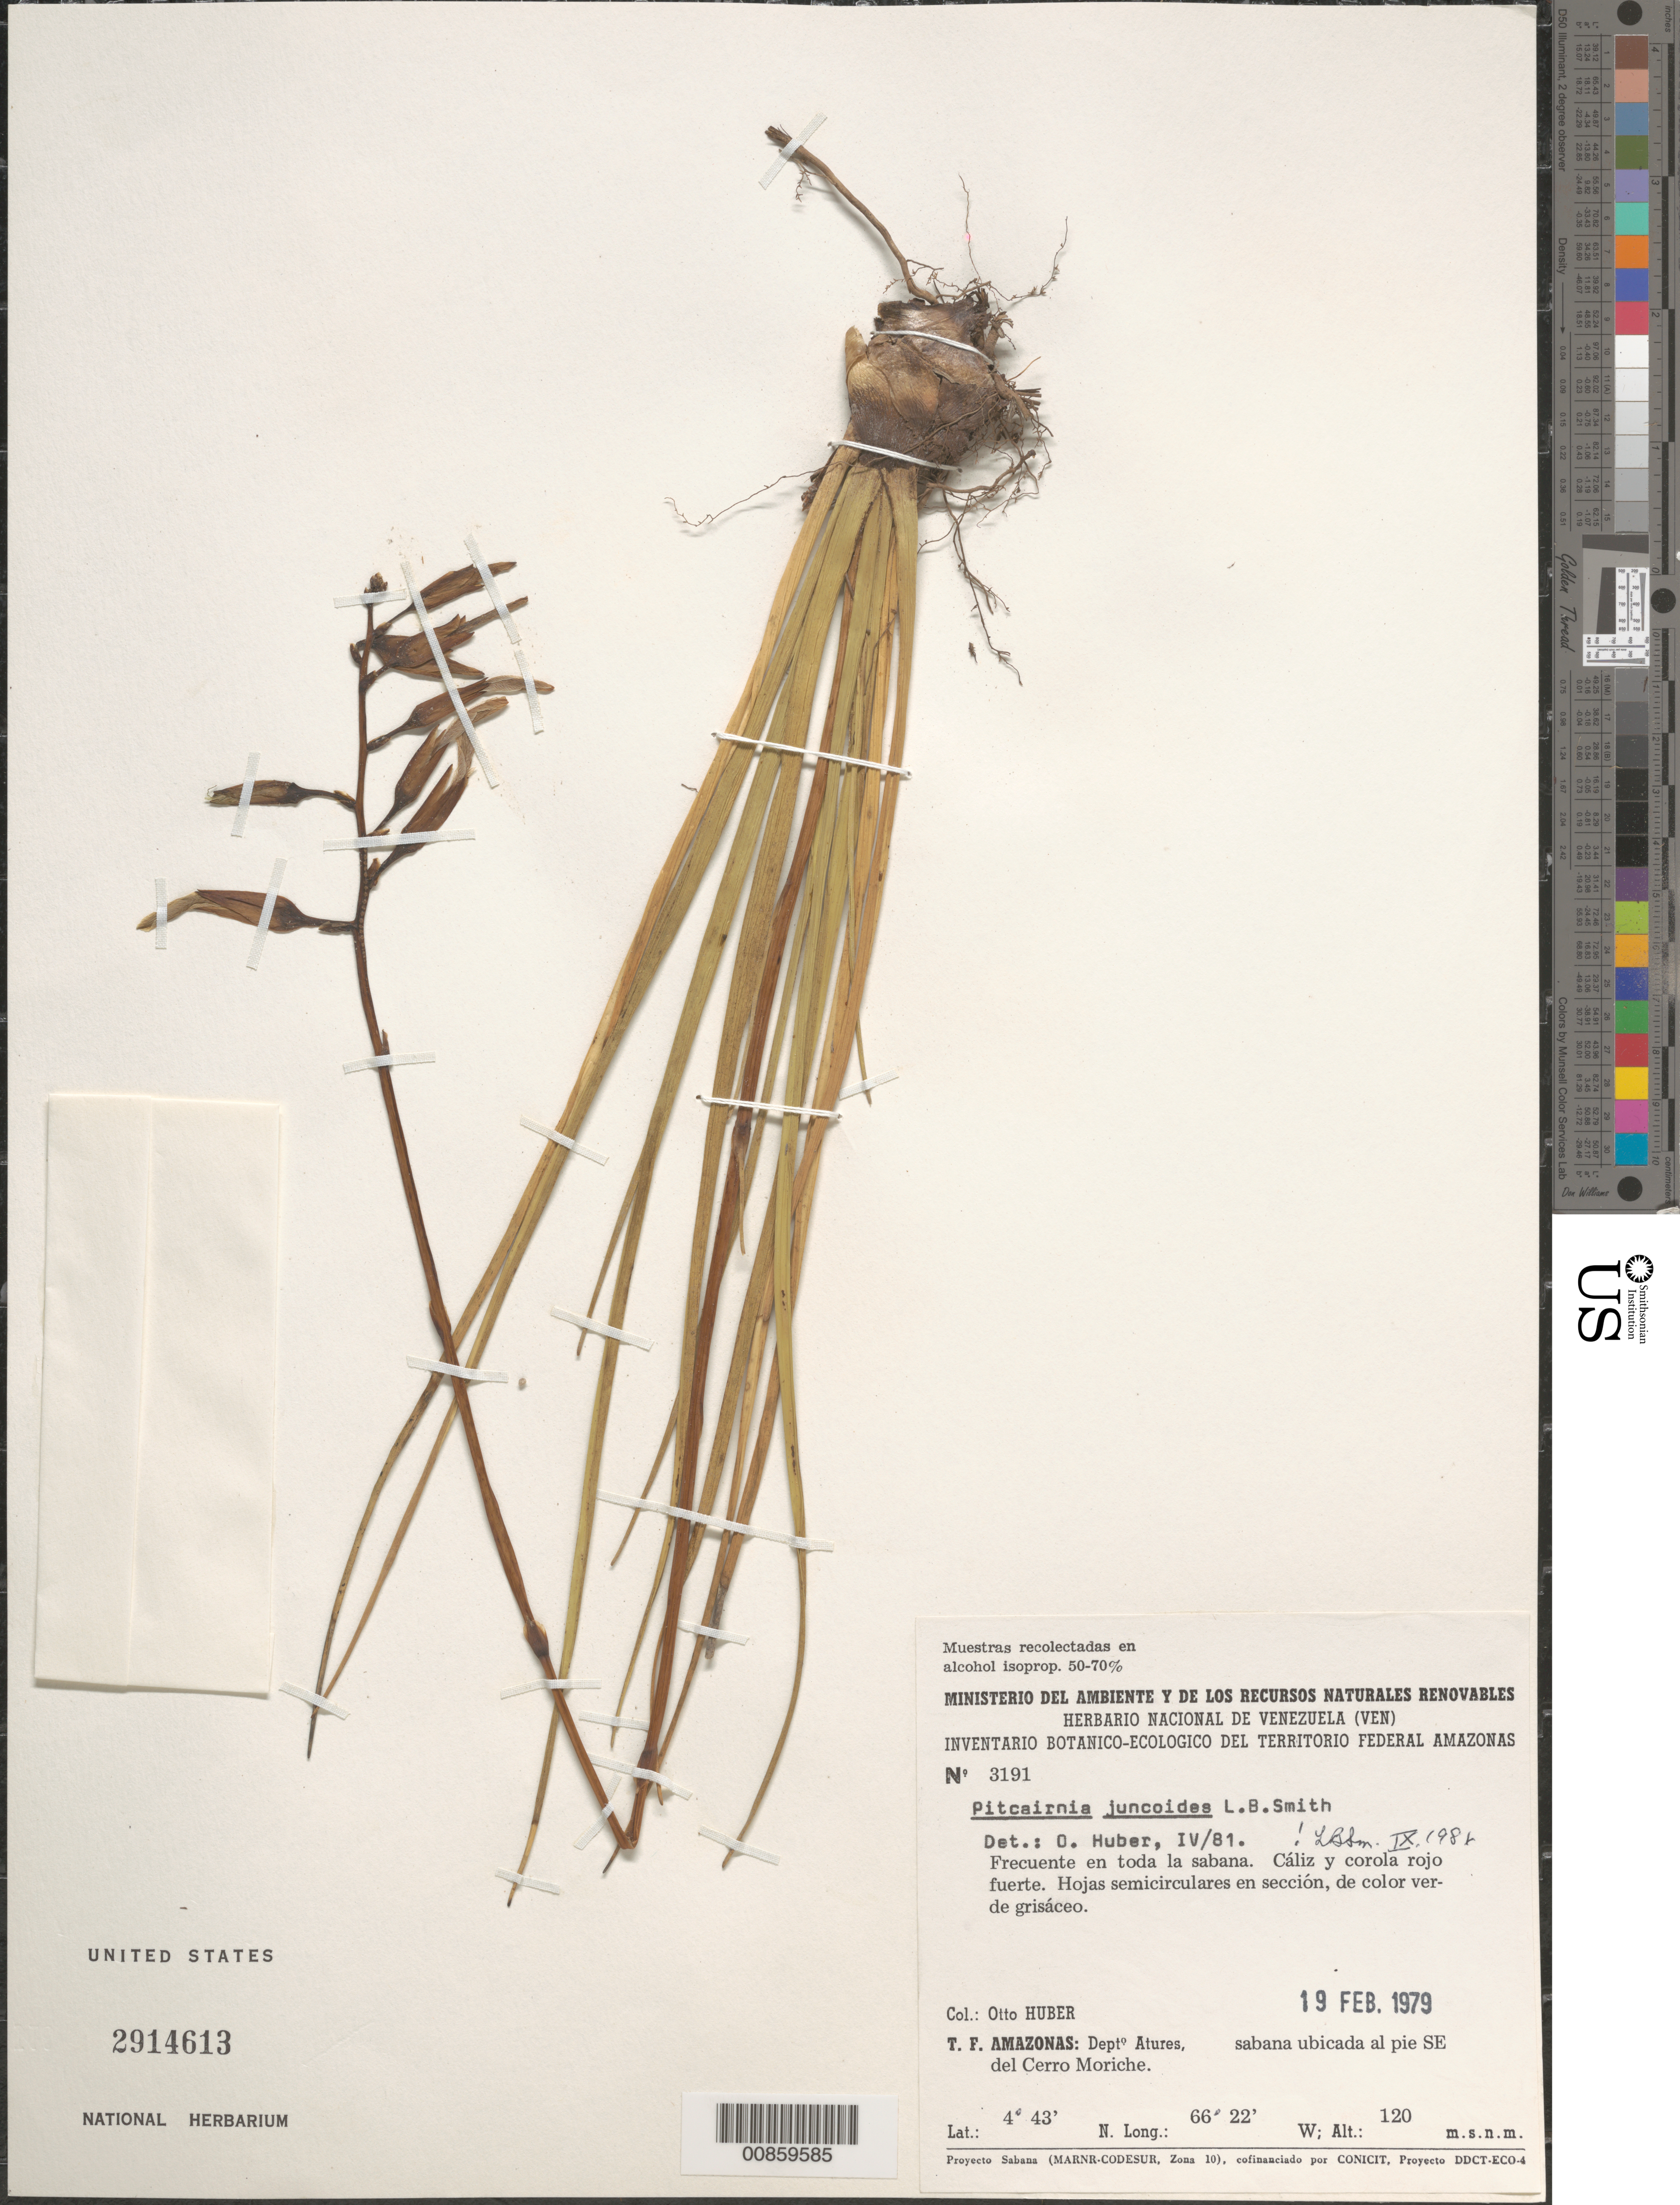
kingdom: Plantae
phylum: Tracheophyta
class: Liliopsida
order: Poales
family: Bromeliaceae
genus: Pitcairnia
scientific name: Pitcairnia juncoides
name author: L.B. Sm.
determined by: Smith, Lyman B., (US), NMNH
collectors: O. Huber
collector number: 3191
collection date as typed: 19-Feb-79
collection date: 1979-02-19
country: Venezuela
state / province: Amazonas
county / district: Atures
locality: SE del Cerro Moriche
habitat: Sabana ubicada al pié del cerro; en toda la sabana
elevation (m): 120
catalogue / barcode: US 2914613